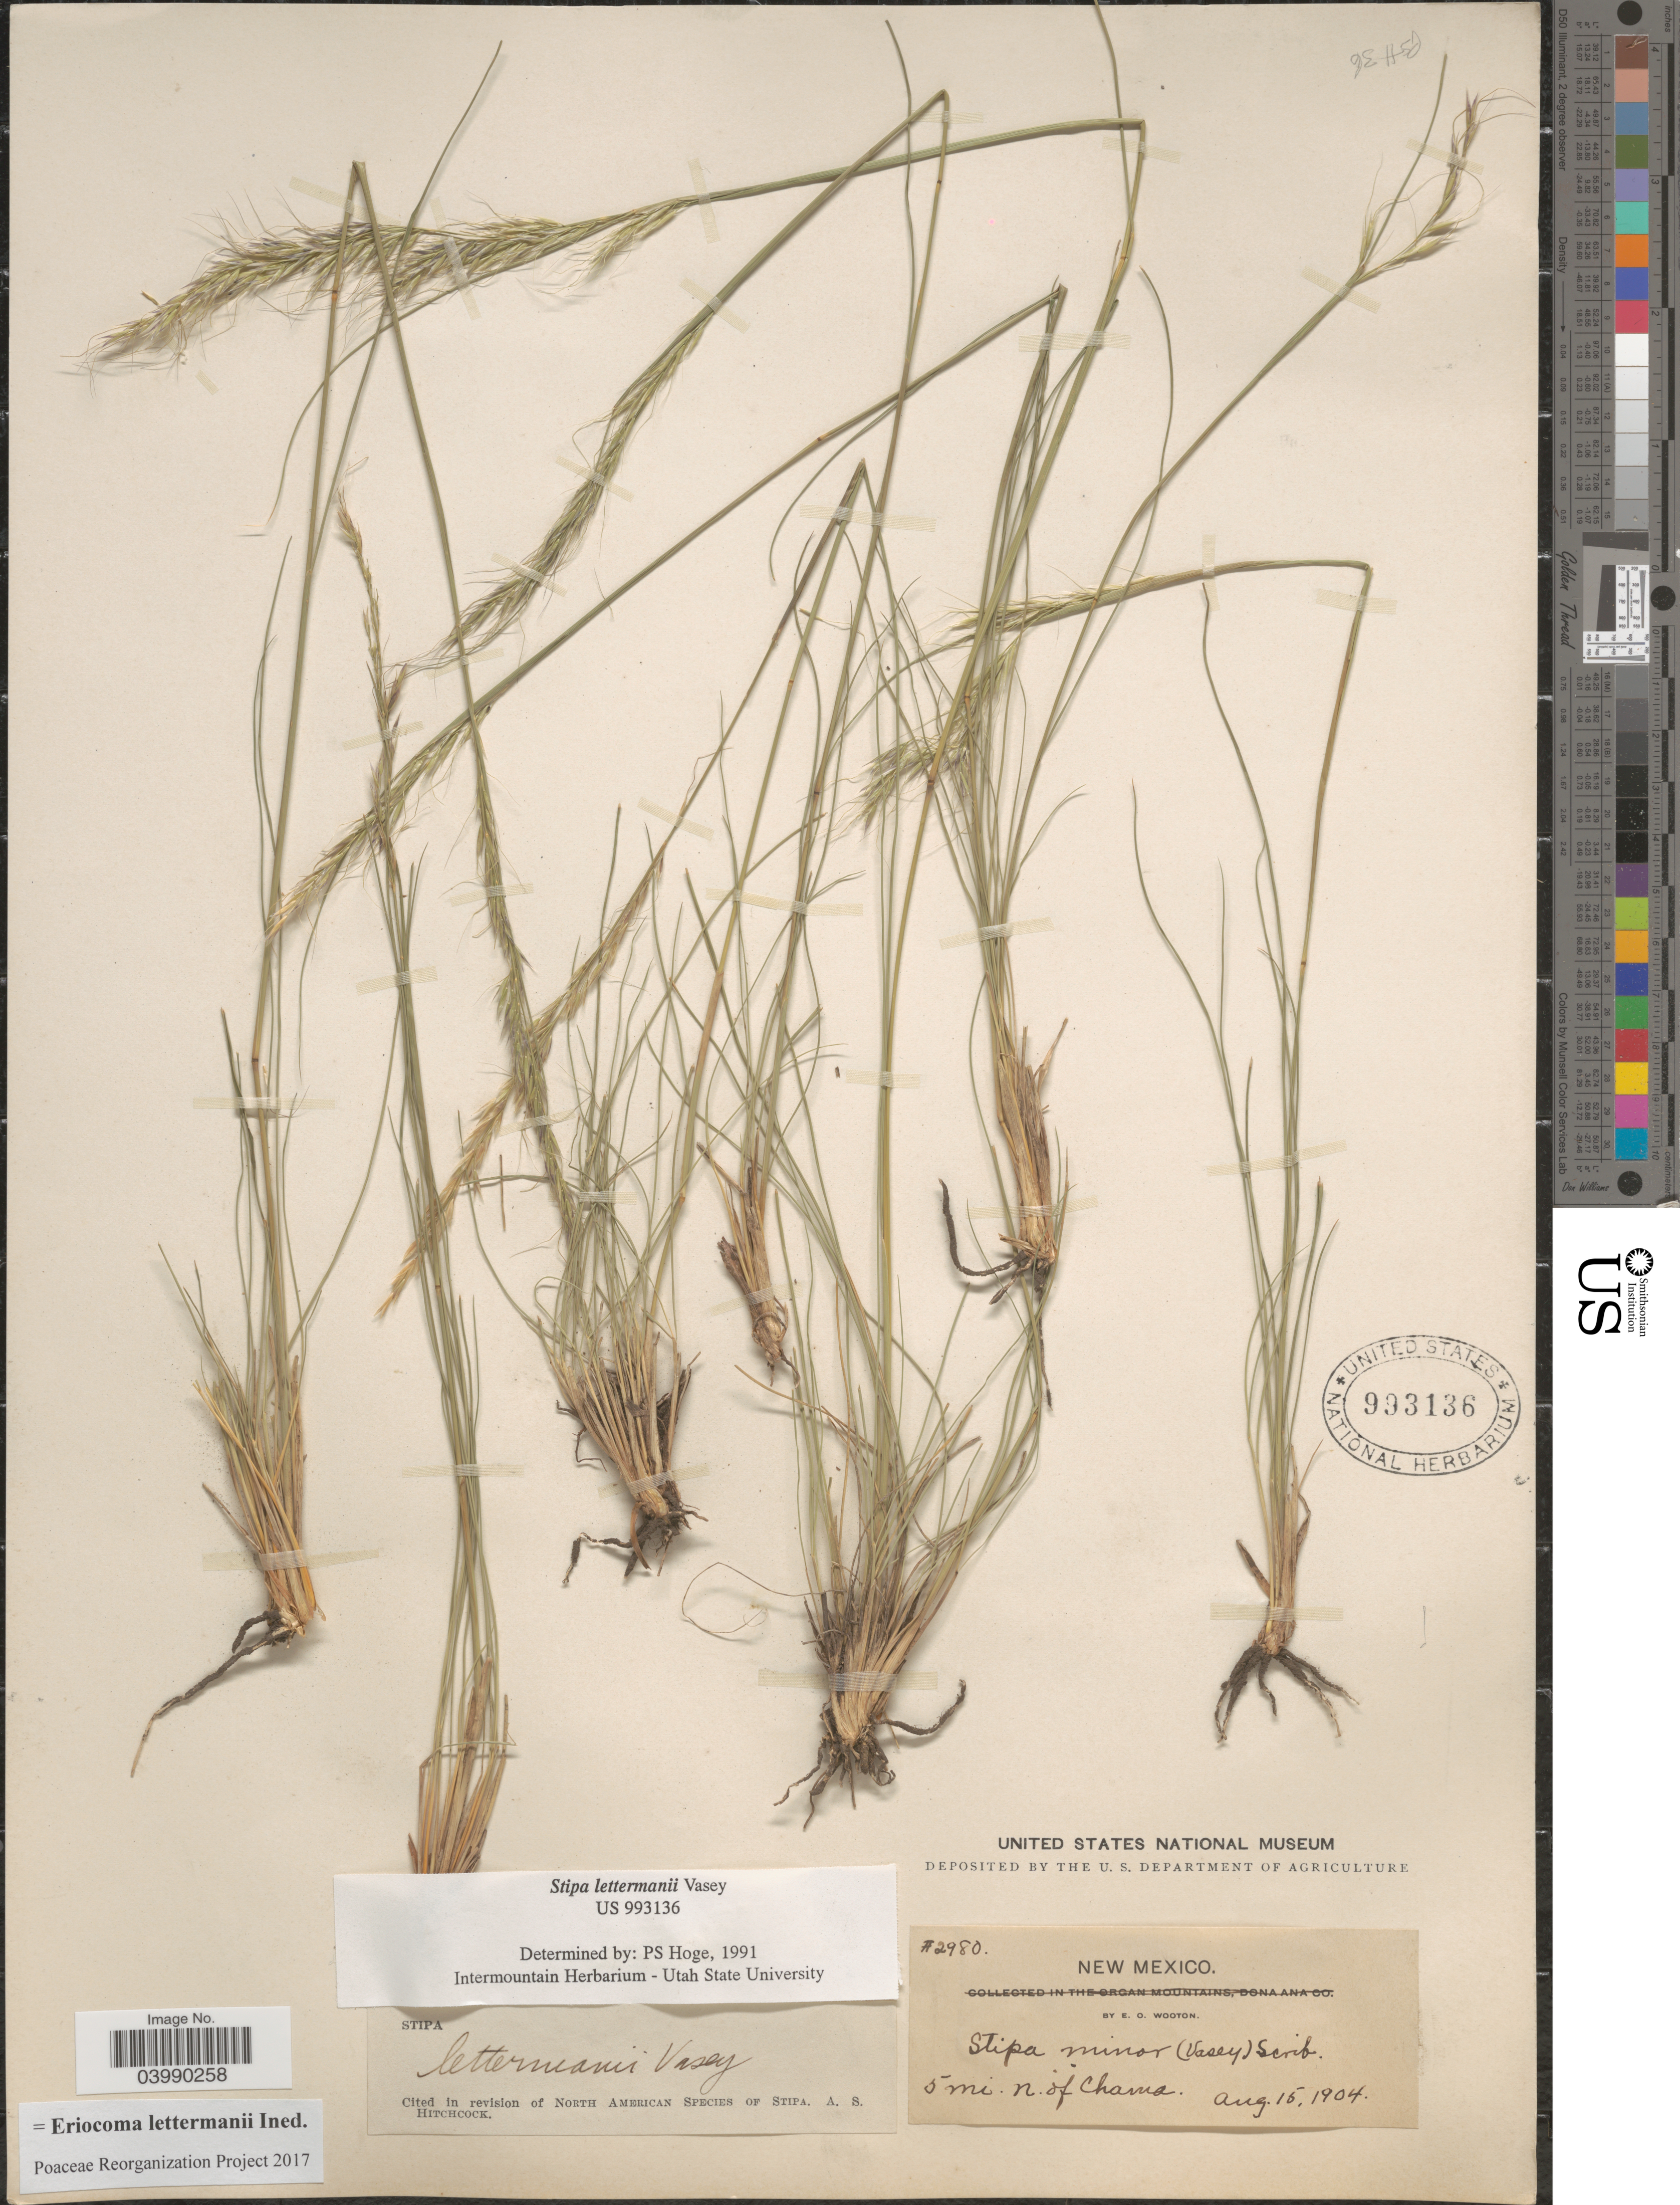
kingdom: Plantae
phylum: Tracheophyta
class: Liliopsida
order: Poales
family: Poaceae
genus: Eriocoma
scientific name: Eriocoma lettermanii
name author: (Vasey) Romasch.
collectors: E. O. Wooton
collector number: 2980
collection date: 1904-08-15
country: United States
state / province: New Mexico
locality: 5 mi. N. of Chama.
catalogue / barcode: US 993136